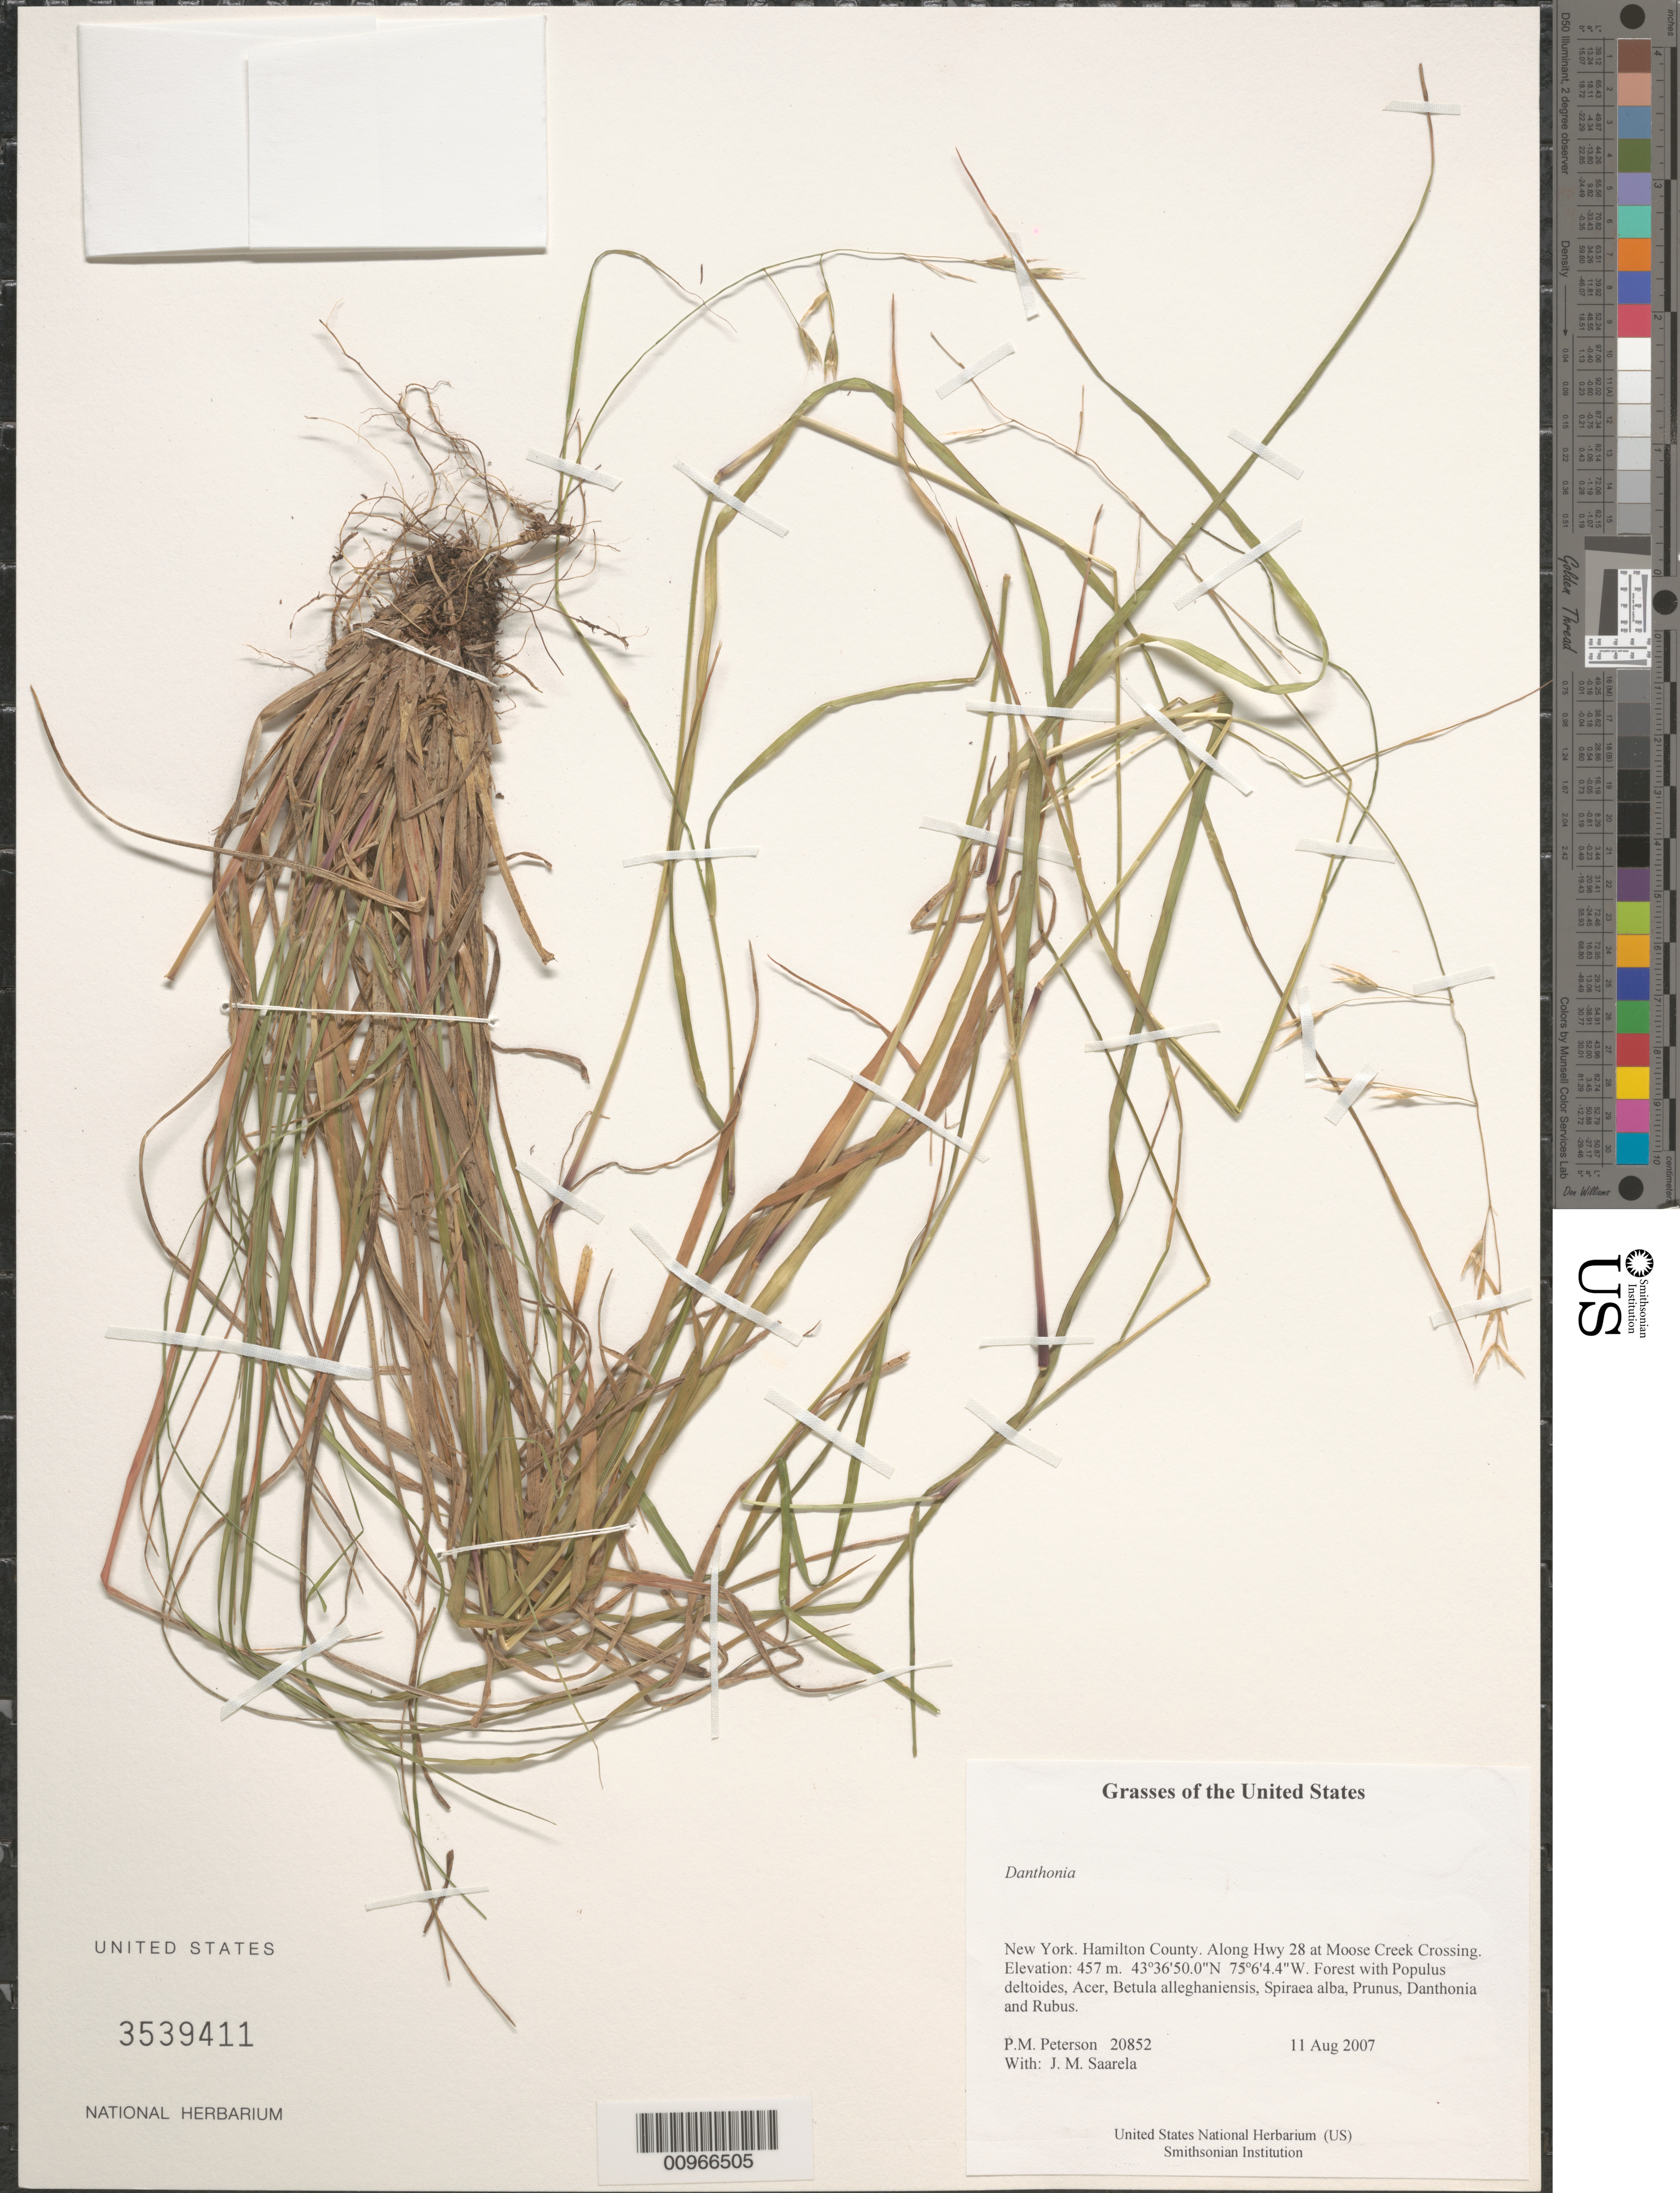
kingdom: Plantae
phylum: Tracheophyta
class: Liliopsida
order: Poales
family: Poaceae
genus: Danthonia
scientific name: Danthonia sp.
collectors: P. M. Peterson & J. Saarela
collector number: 20852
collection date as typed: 11 Aug 2007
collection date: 2007-08-11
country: United States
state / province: New York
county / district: Hamilton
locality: Along Hwy 28 at Moose Creek Crossing.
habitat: Forest with Populus deltoides, Acer, Betula alleghaniensis, Spiraea alba, Prunus, Danthonia and Rubus.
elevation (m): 457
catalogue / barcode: US 3539411